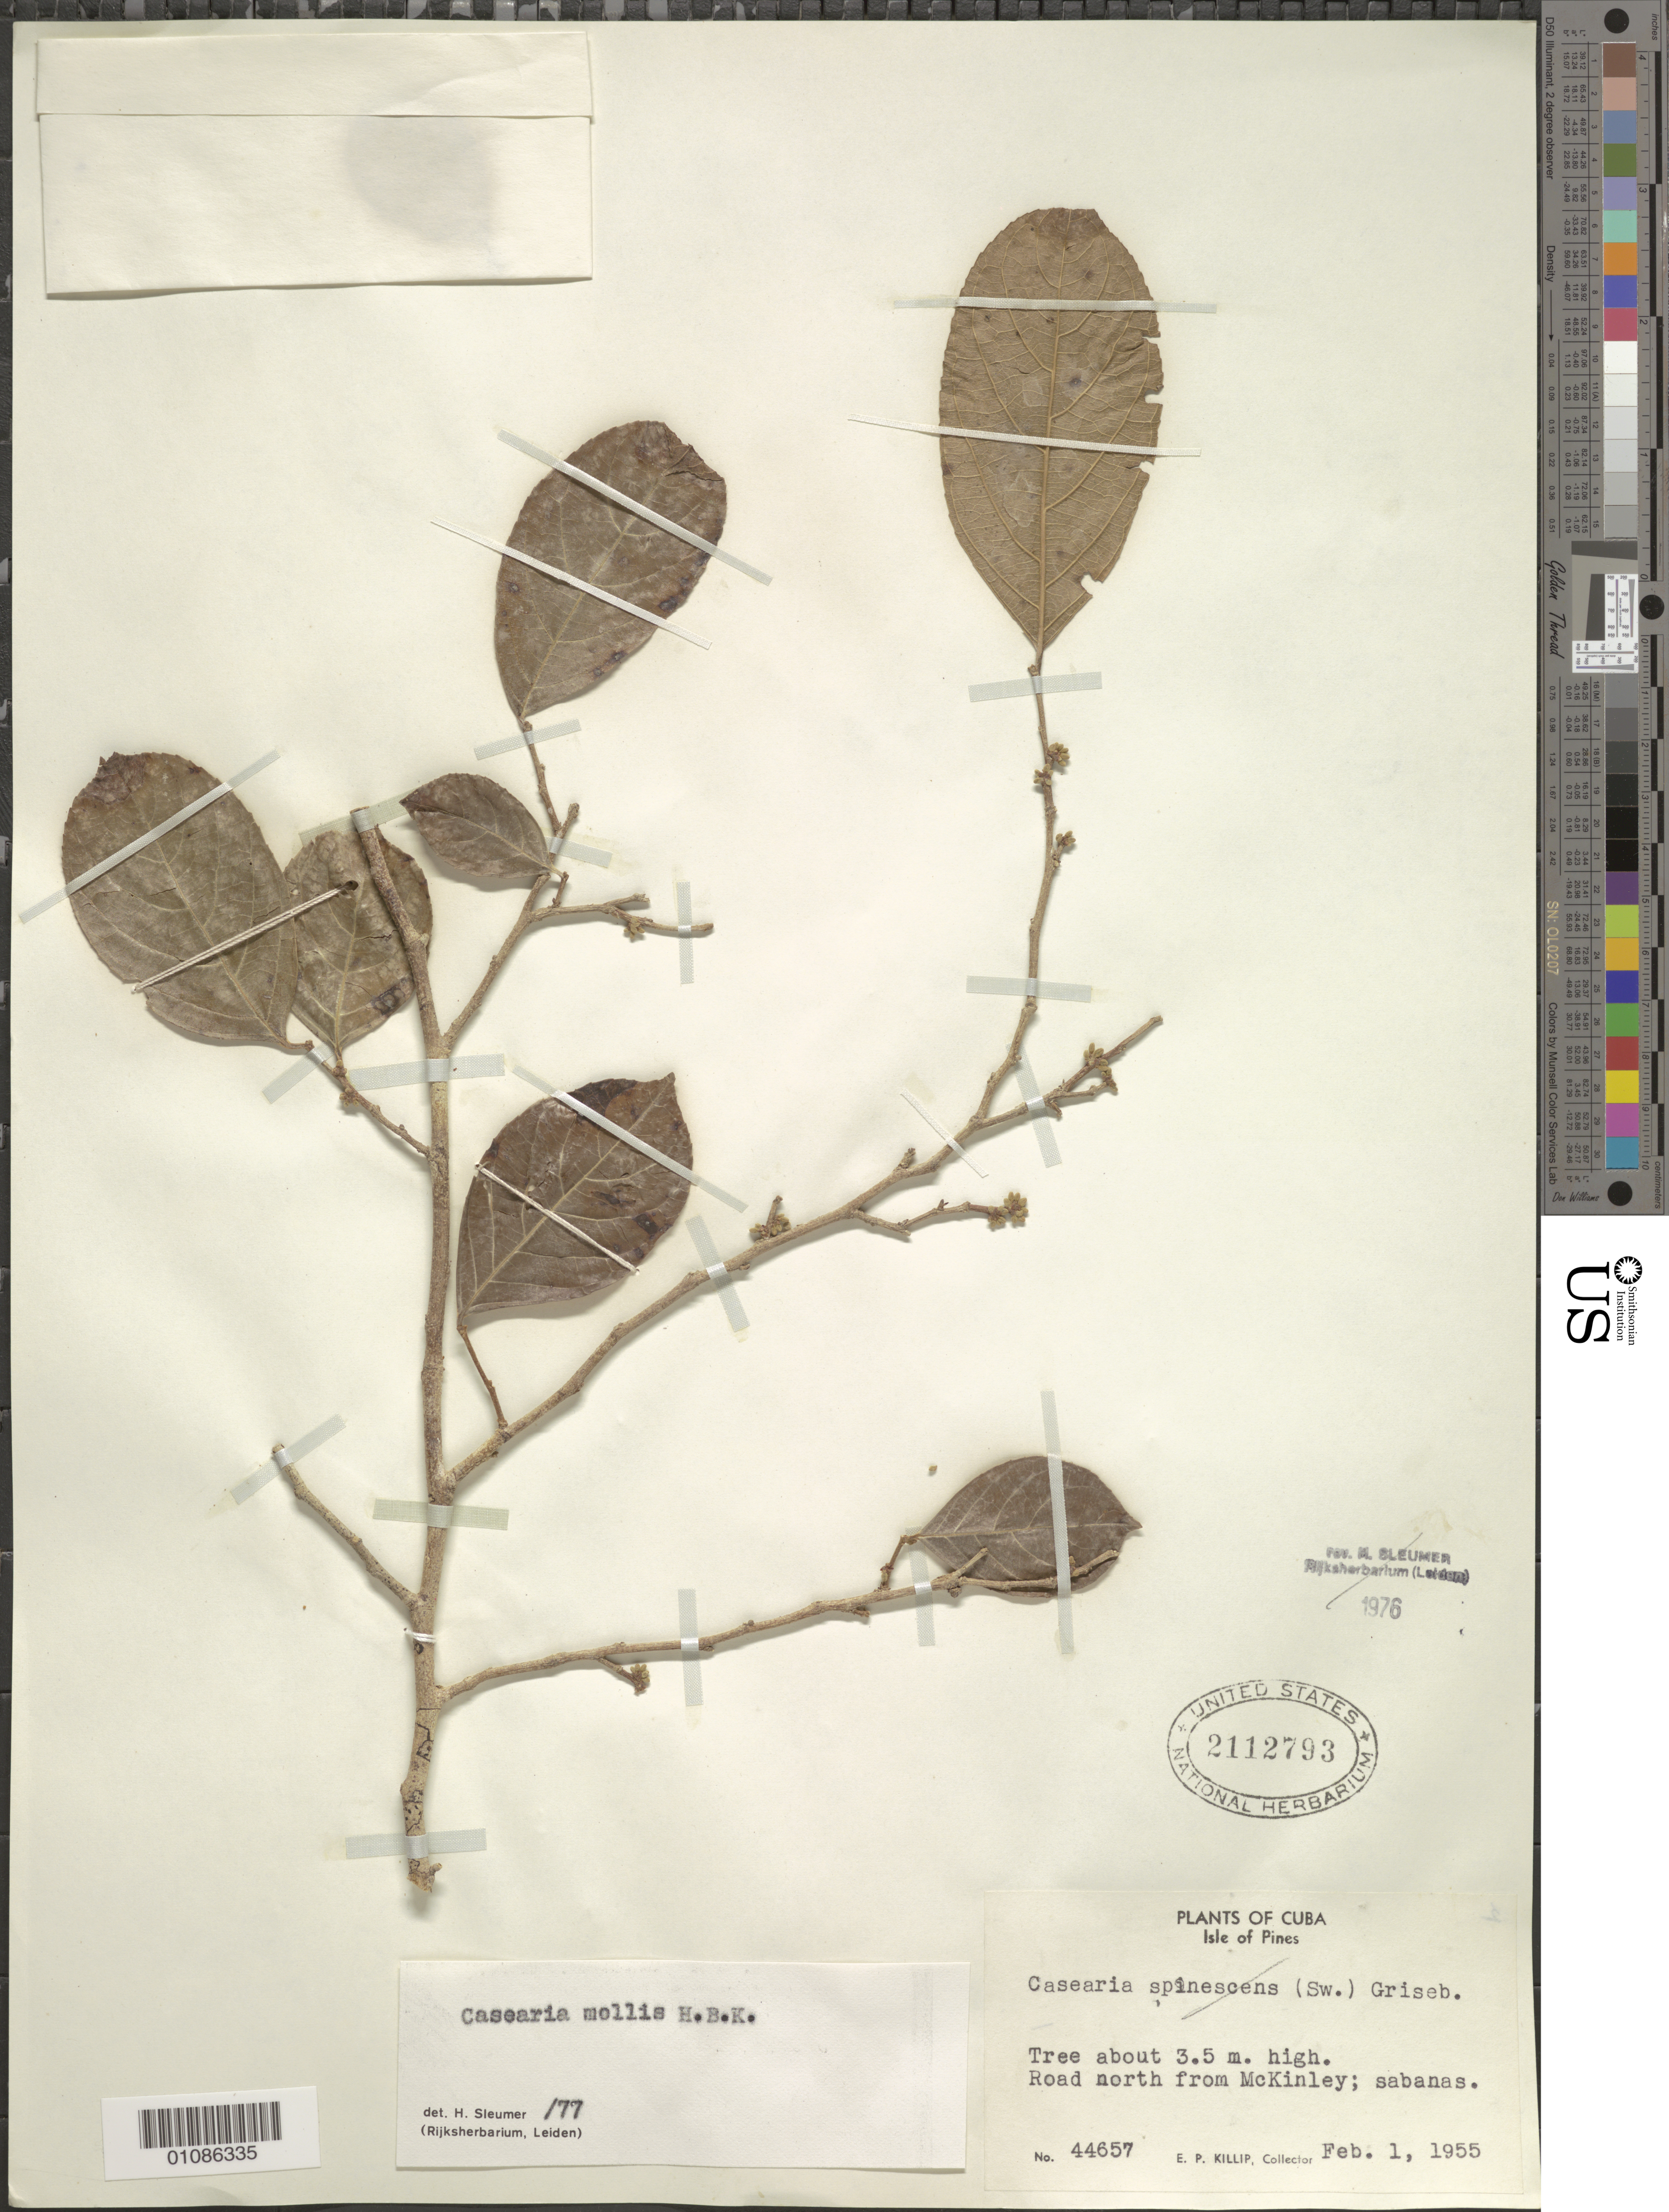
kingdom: Plantae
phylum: Tracheophyta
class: Magnoliopsida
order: Malpighiales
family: Salicaceae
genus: Casearia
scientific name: Casearia mollis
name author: Kunth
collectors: E. P. Killip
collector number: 44657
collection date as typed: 01 Feb 1955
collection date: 1955-02-01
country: Cuba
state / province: Isla de La Juventud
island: Isla de la Juventud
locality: Road N from Mckinley; sabanas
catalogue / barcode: US 2112793